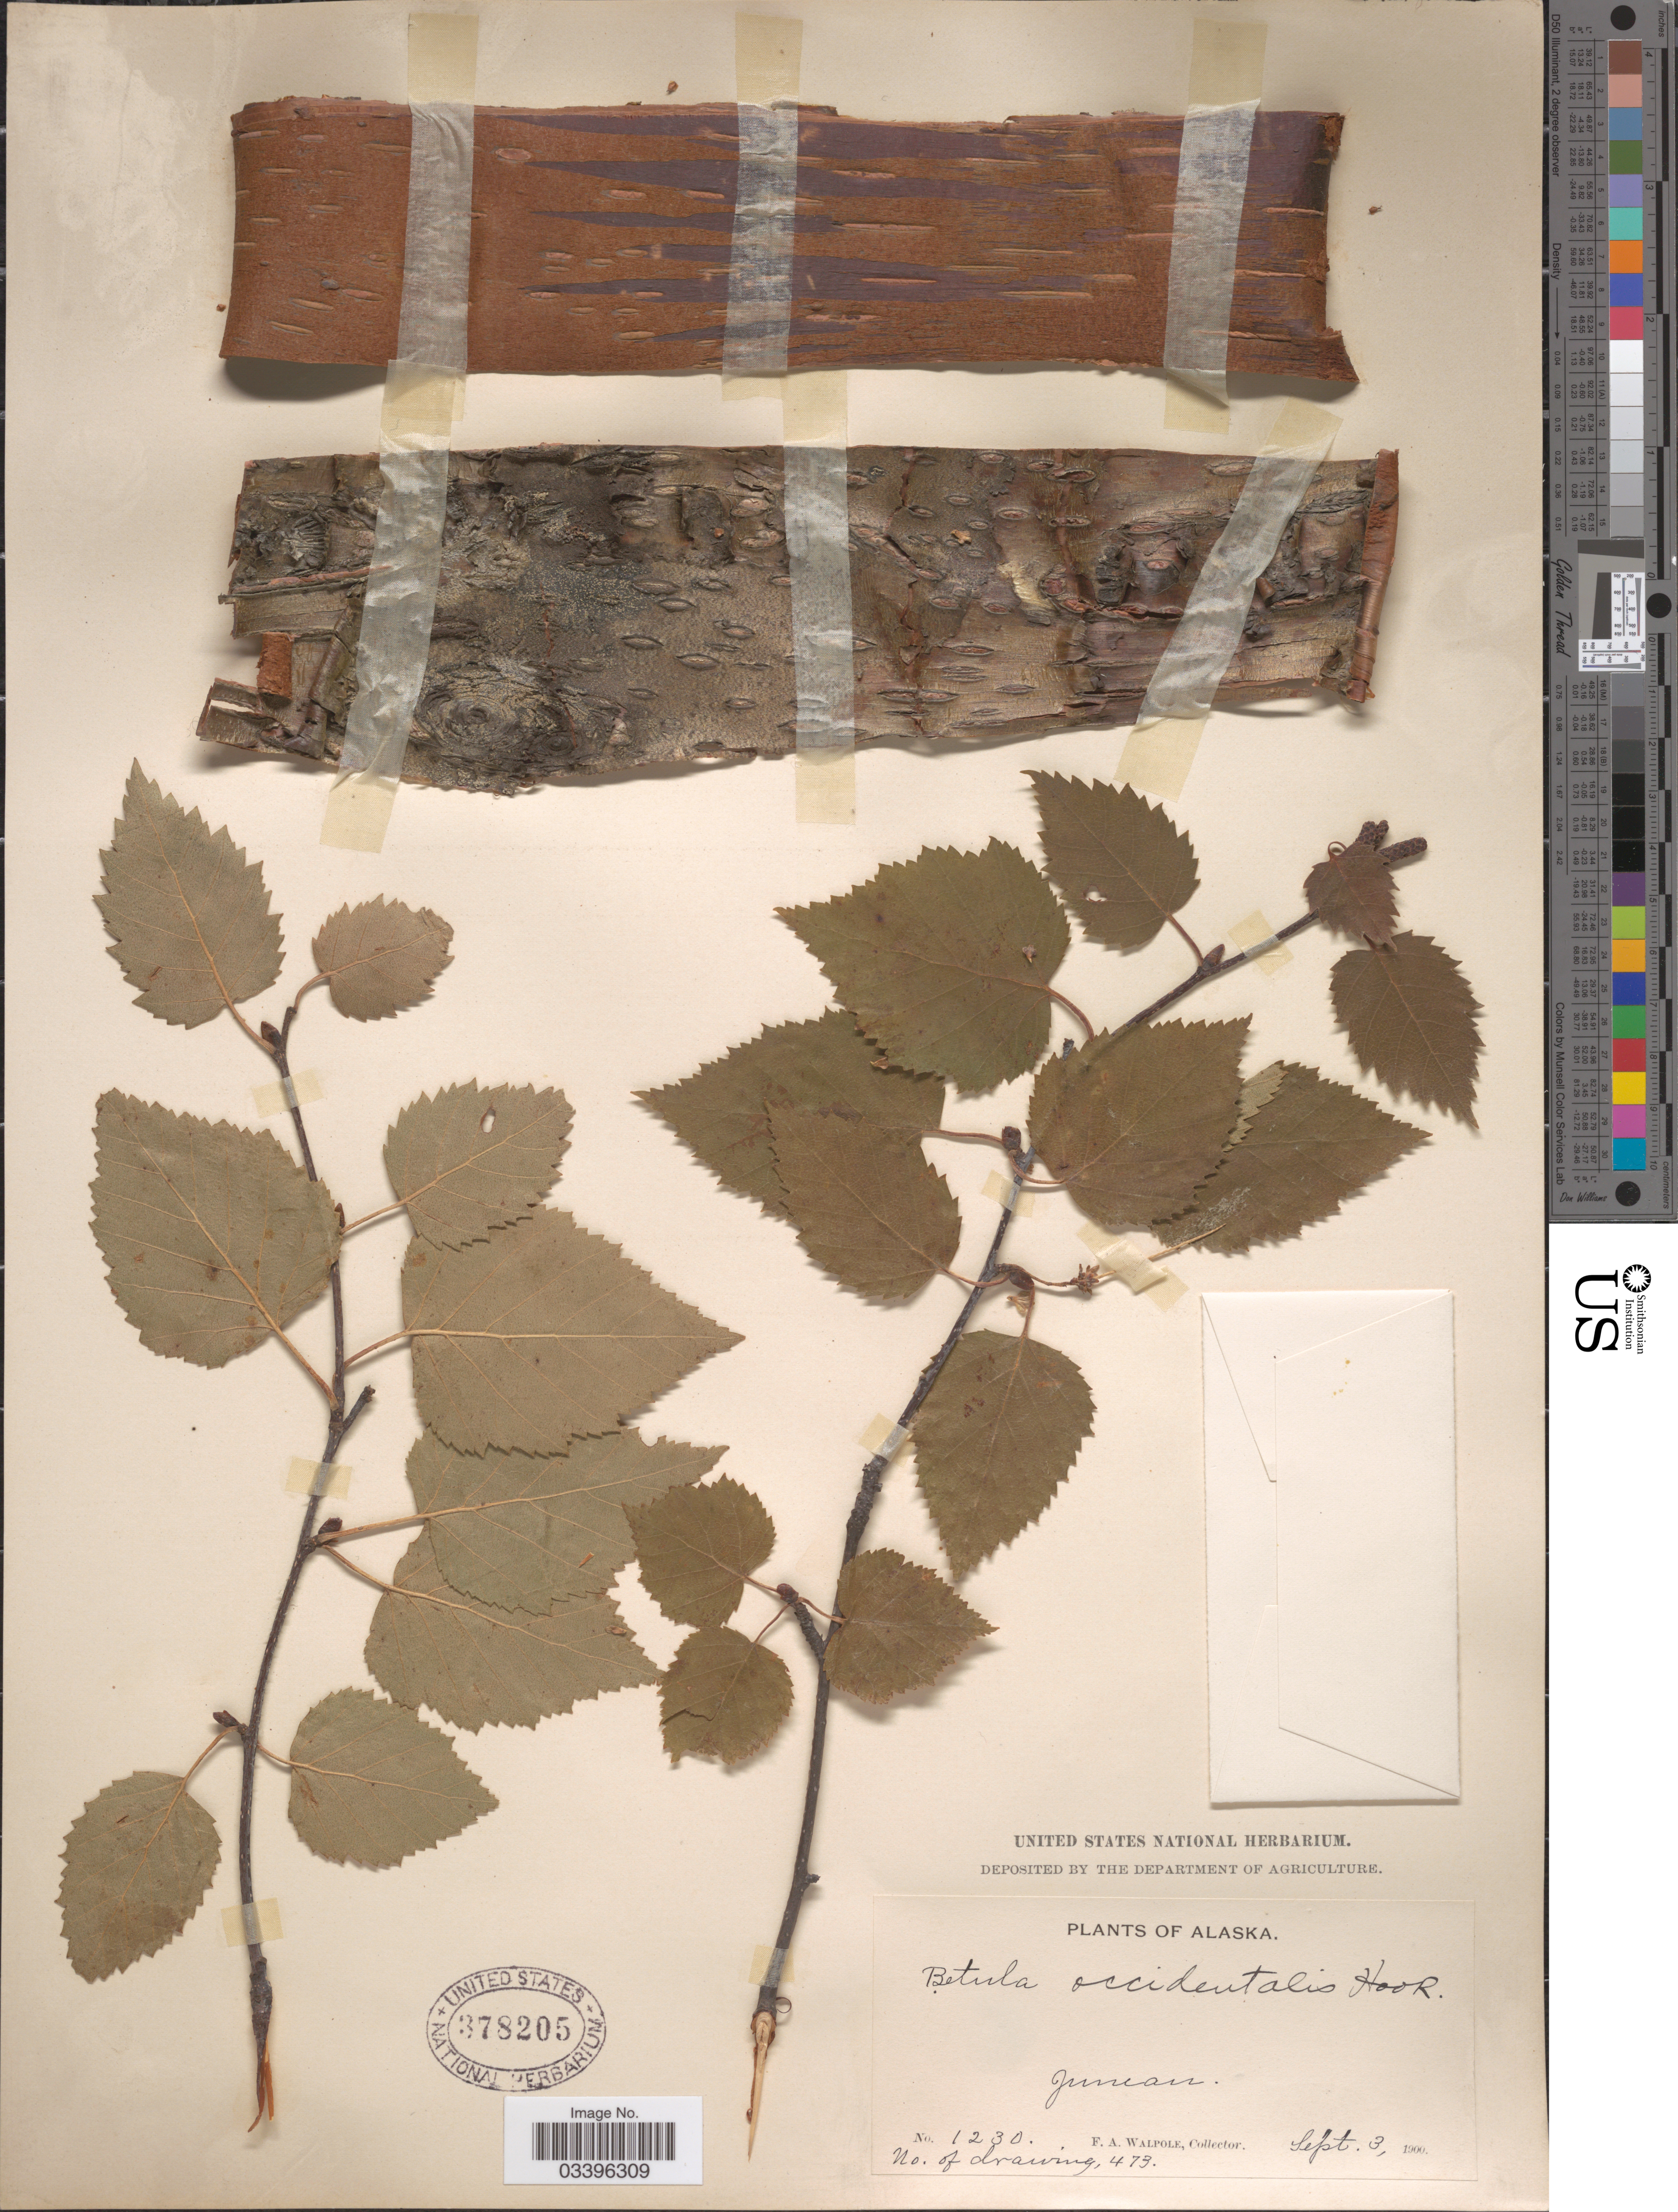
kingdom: Plantae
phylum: Tracheophyta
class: Magnoliopsida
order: Fagales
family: Betulaceae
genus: Betula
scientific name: Betula occidentalis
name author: Hook.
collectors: F. Walpole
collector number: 1230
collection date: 1900-09-03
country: United States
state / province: Alaska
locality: Juneau.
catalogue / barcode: US 378205